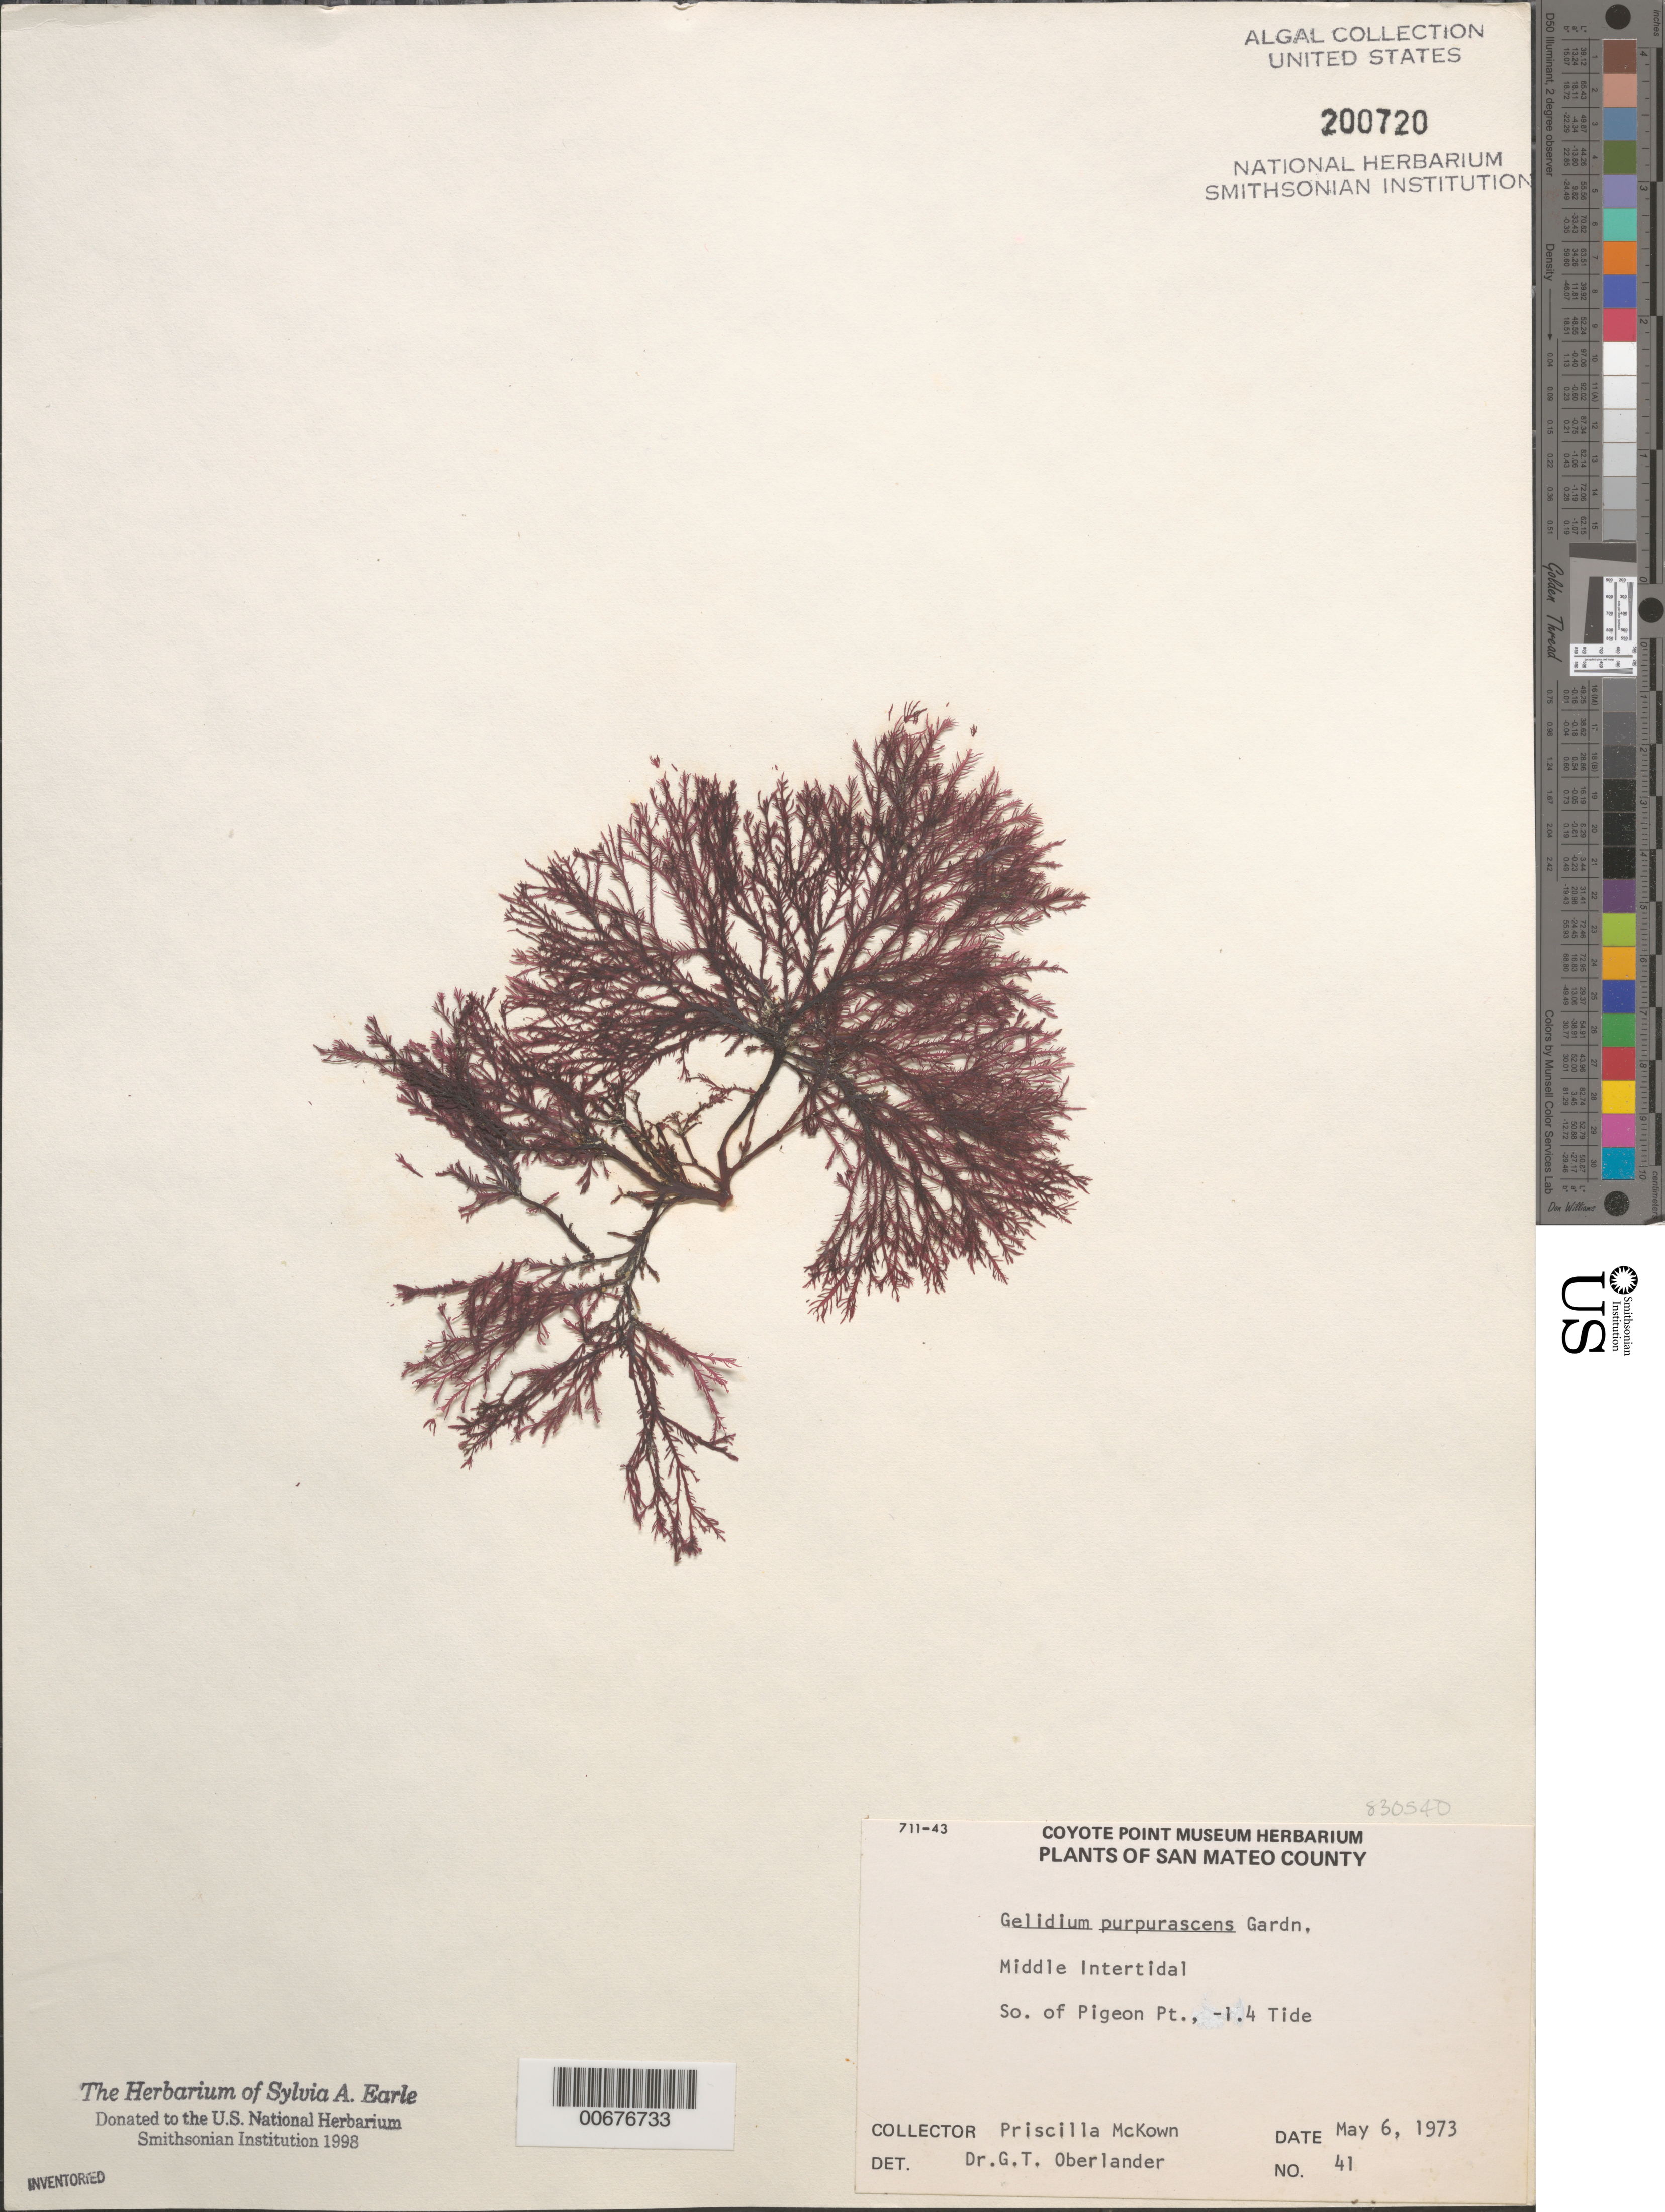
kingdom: Plantae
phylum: Rhodophyta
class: Florideophyceae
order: Gelidiales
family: Gelidiaceae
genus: Gelidium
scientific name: Gelidium purpurascens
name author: N.L. Gardner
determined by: Oberlander, G. T.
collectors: P. McKown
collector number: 41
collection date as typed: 06 May 1973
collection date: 1973-05-06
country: United States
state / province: California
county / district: San Mateo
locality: South of Pigeon Point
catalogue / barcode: US 200720